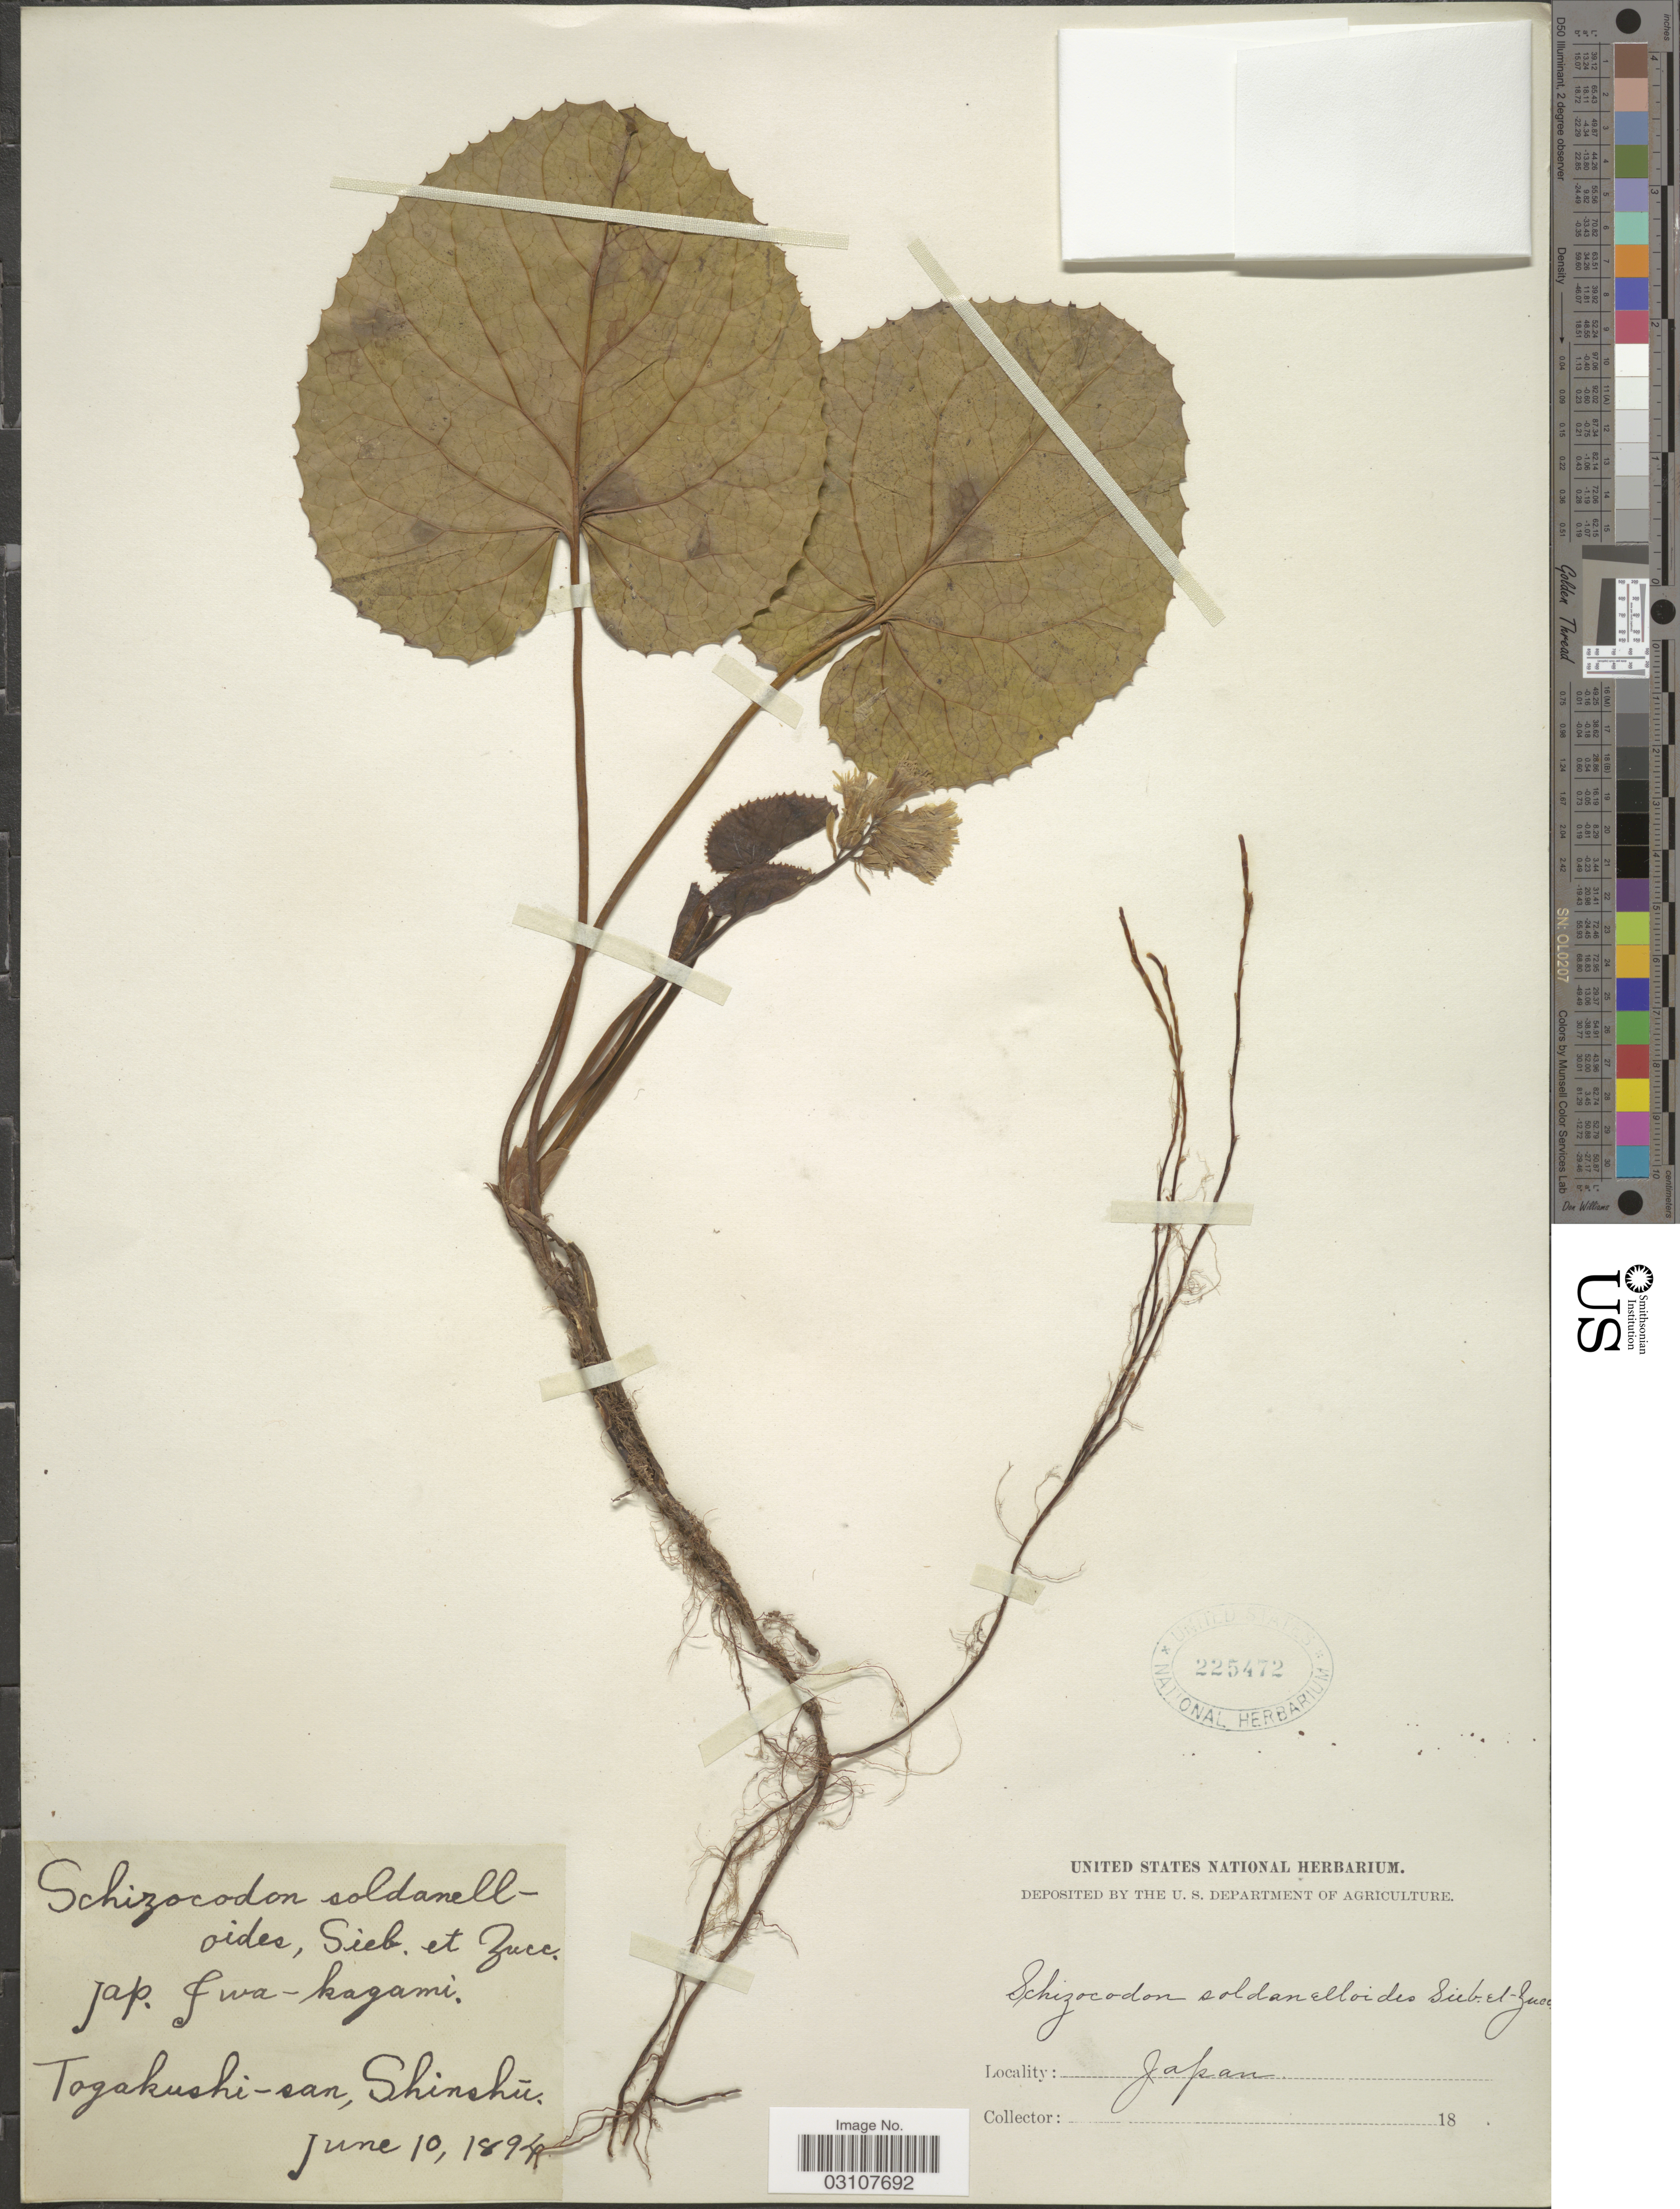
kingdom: Plantae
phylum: Tracheophyta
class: Magnoliopsida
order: Ericales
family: Diapensiaceae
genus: Shortia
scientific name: Shortia soldanelloides var. magna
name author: Makino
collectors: ex herb. United States National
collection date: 1894-06-10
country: Japan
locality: Togakushi-san, Shinshü.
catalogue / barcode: US 225472